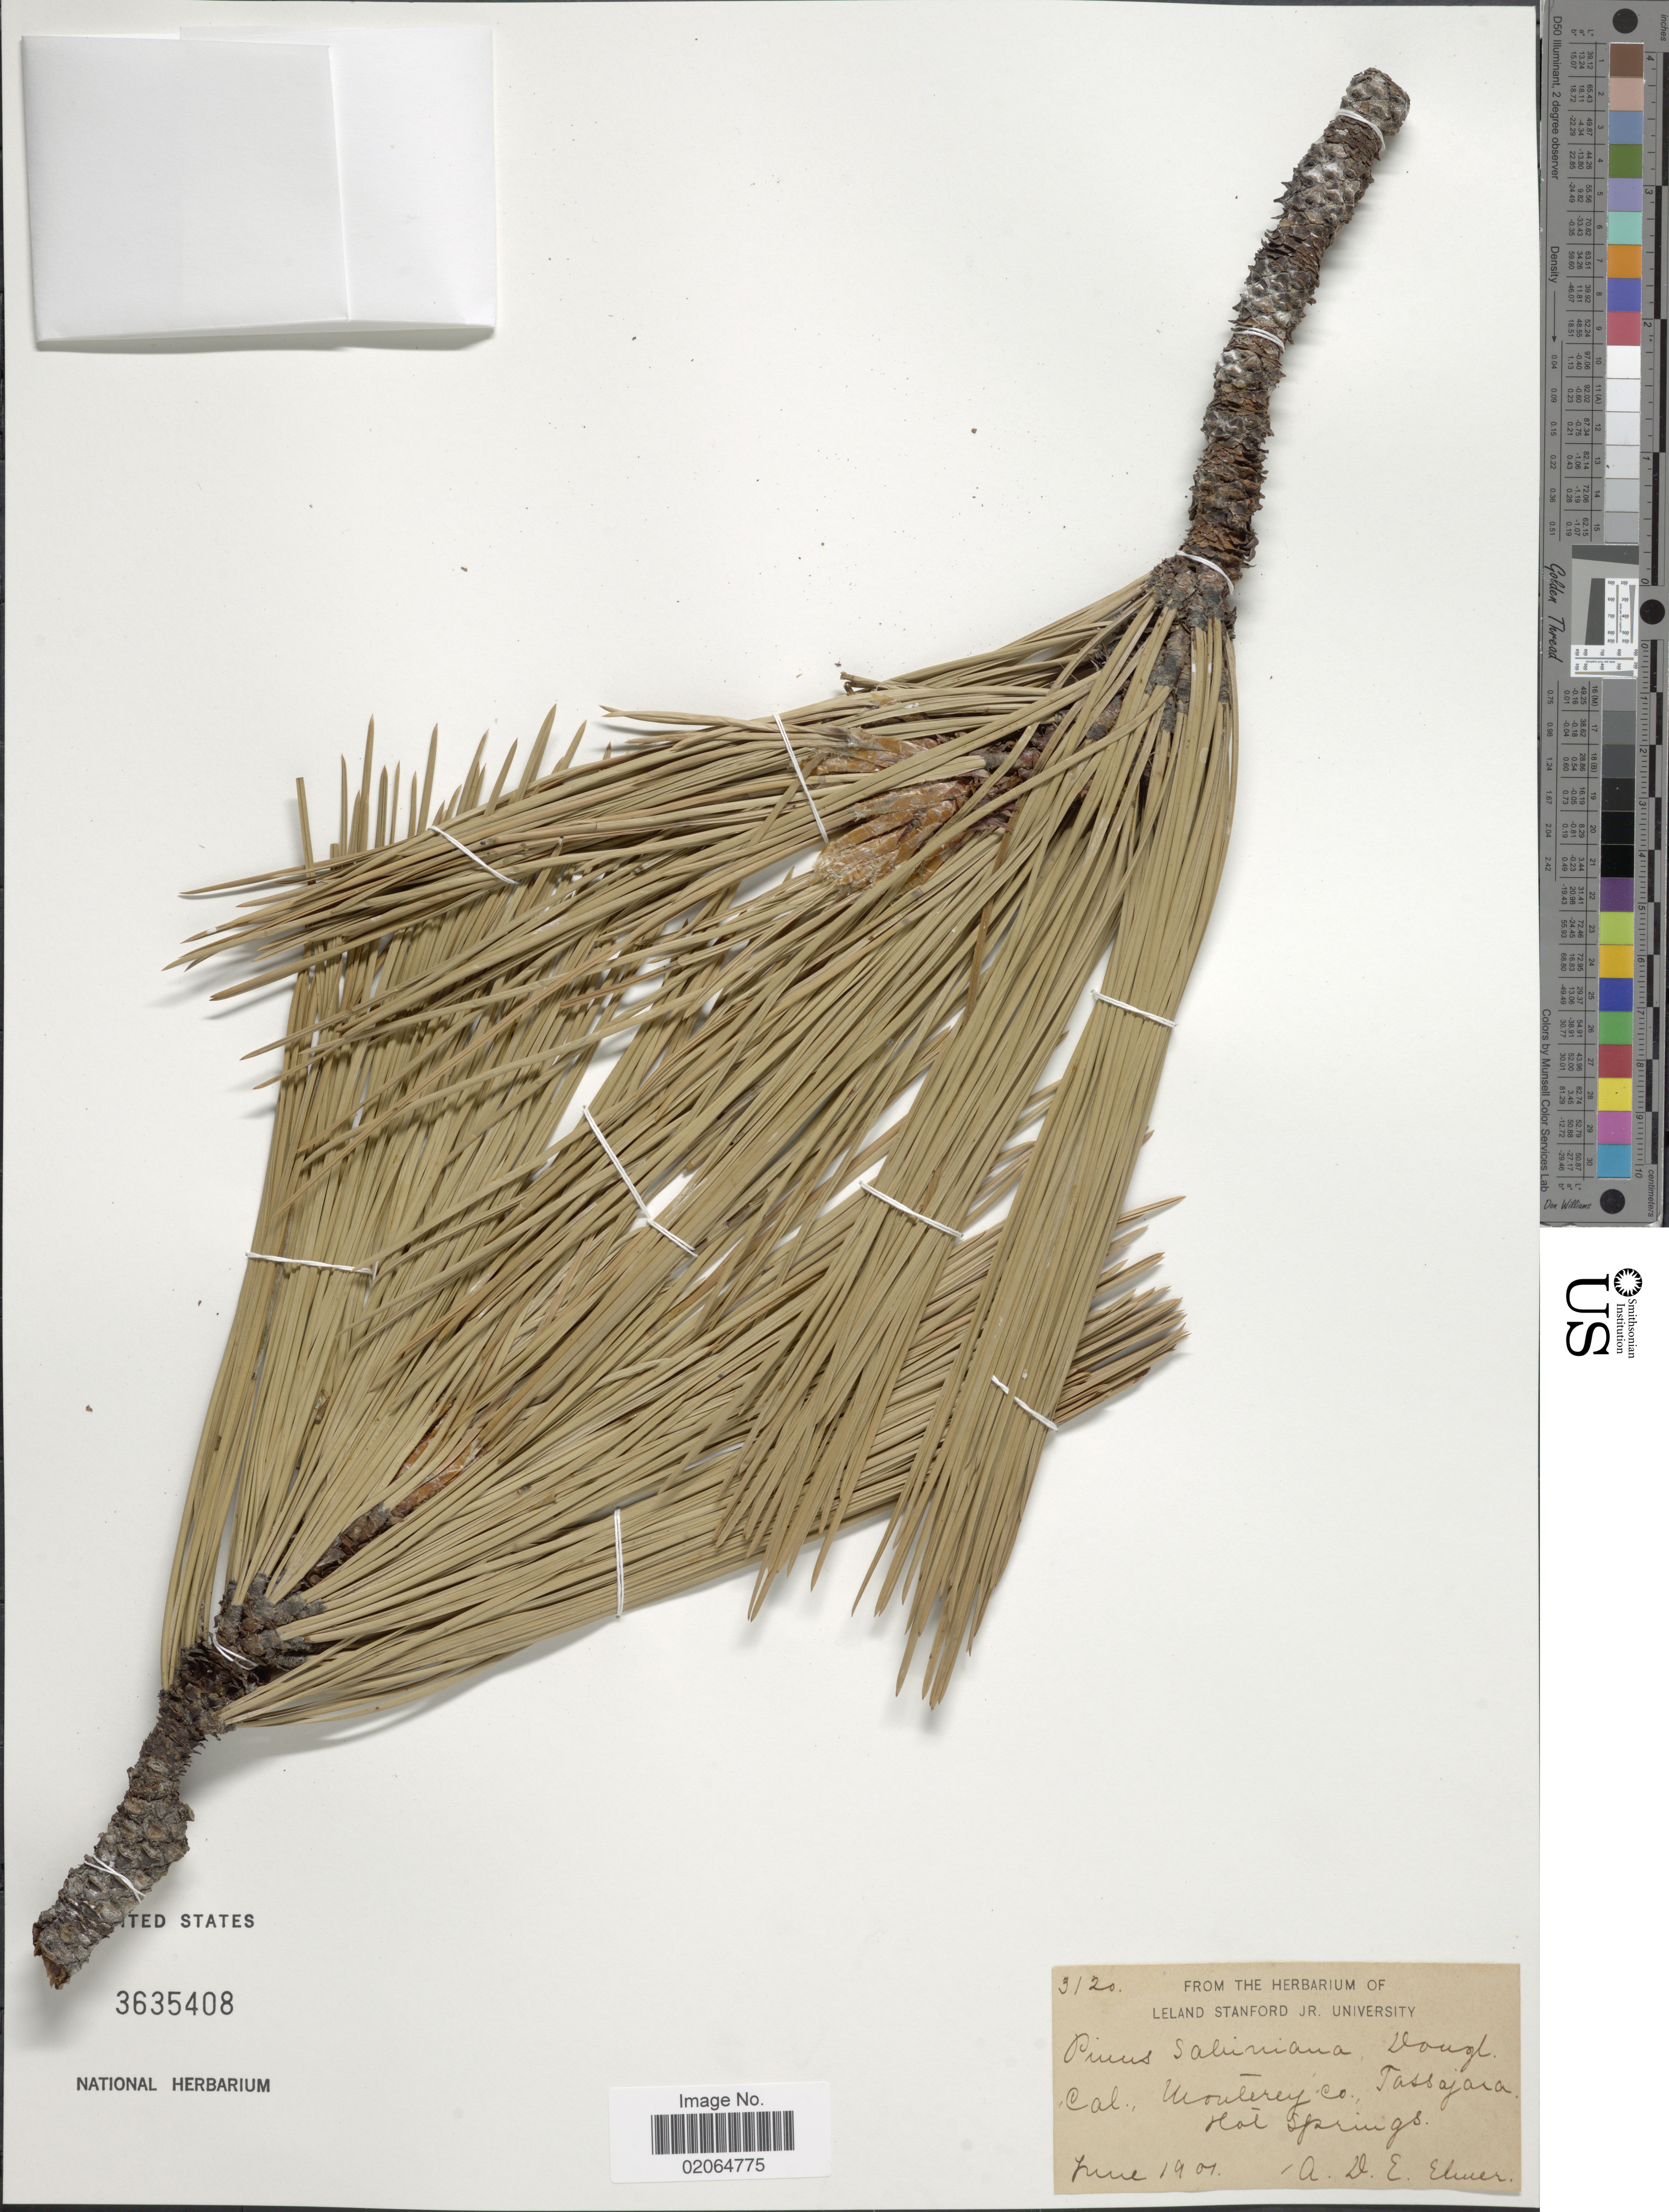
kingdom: Plantae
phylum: Tracheophyta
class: Pinopsida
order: Pinales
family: Pinaceae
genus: Pinus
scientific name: Pinus sabiniana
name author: Douglas ex D. Don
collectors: A. D. E. Elmer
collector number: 3120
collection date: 1901-06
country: United States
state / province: California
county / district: Monterey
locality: Monterey Co., Tassajara. Hot Springs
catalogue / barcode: US 3635408